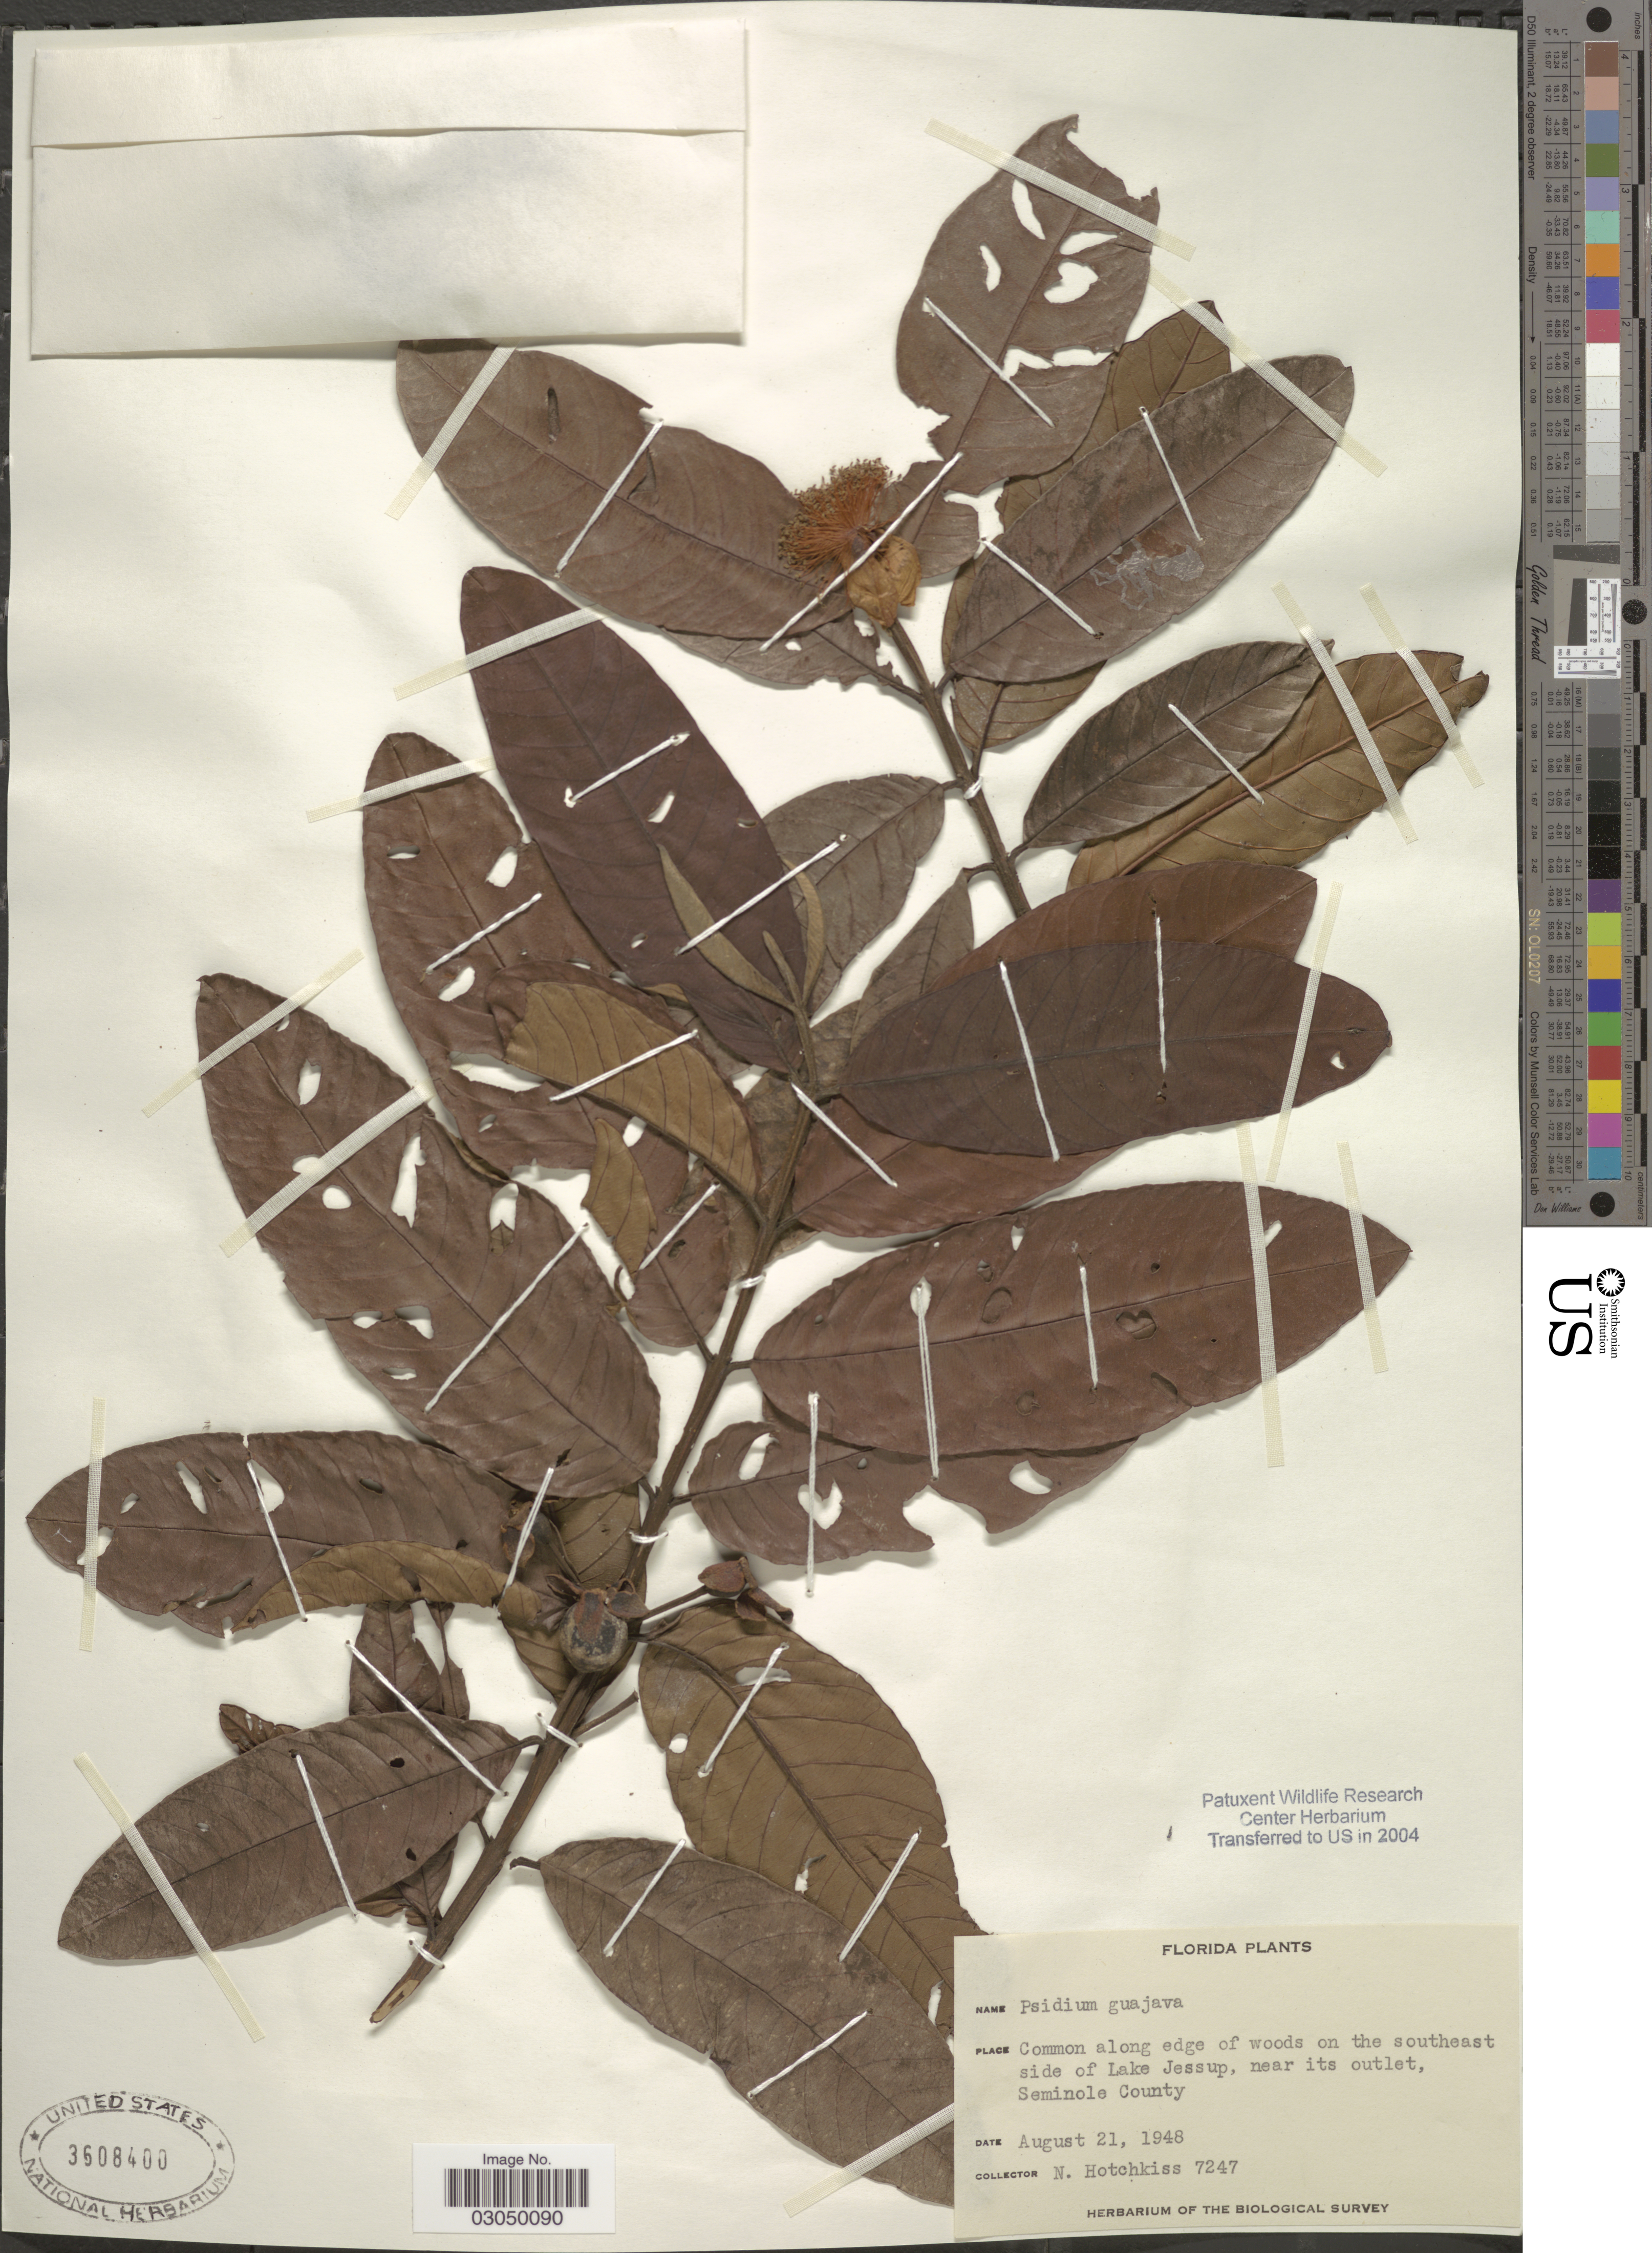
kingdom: Plantae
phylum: Tracheophyta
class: Magnoliopsida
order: Myrtales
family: Myrtaceae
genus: Psidium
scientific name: Psidium guayava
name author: Raddi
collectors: N. Hotchkiss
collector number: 7247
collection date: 1948-08-21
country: United States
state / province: Florida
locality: Common along edge of woods on the southeast side of Lake Jessup, near its outlet, Seminole County.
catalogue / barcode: US 3608400